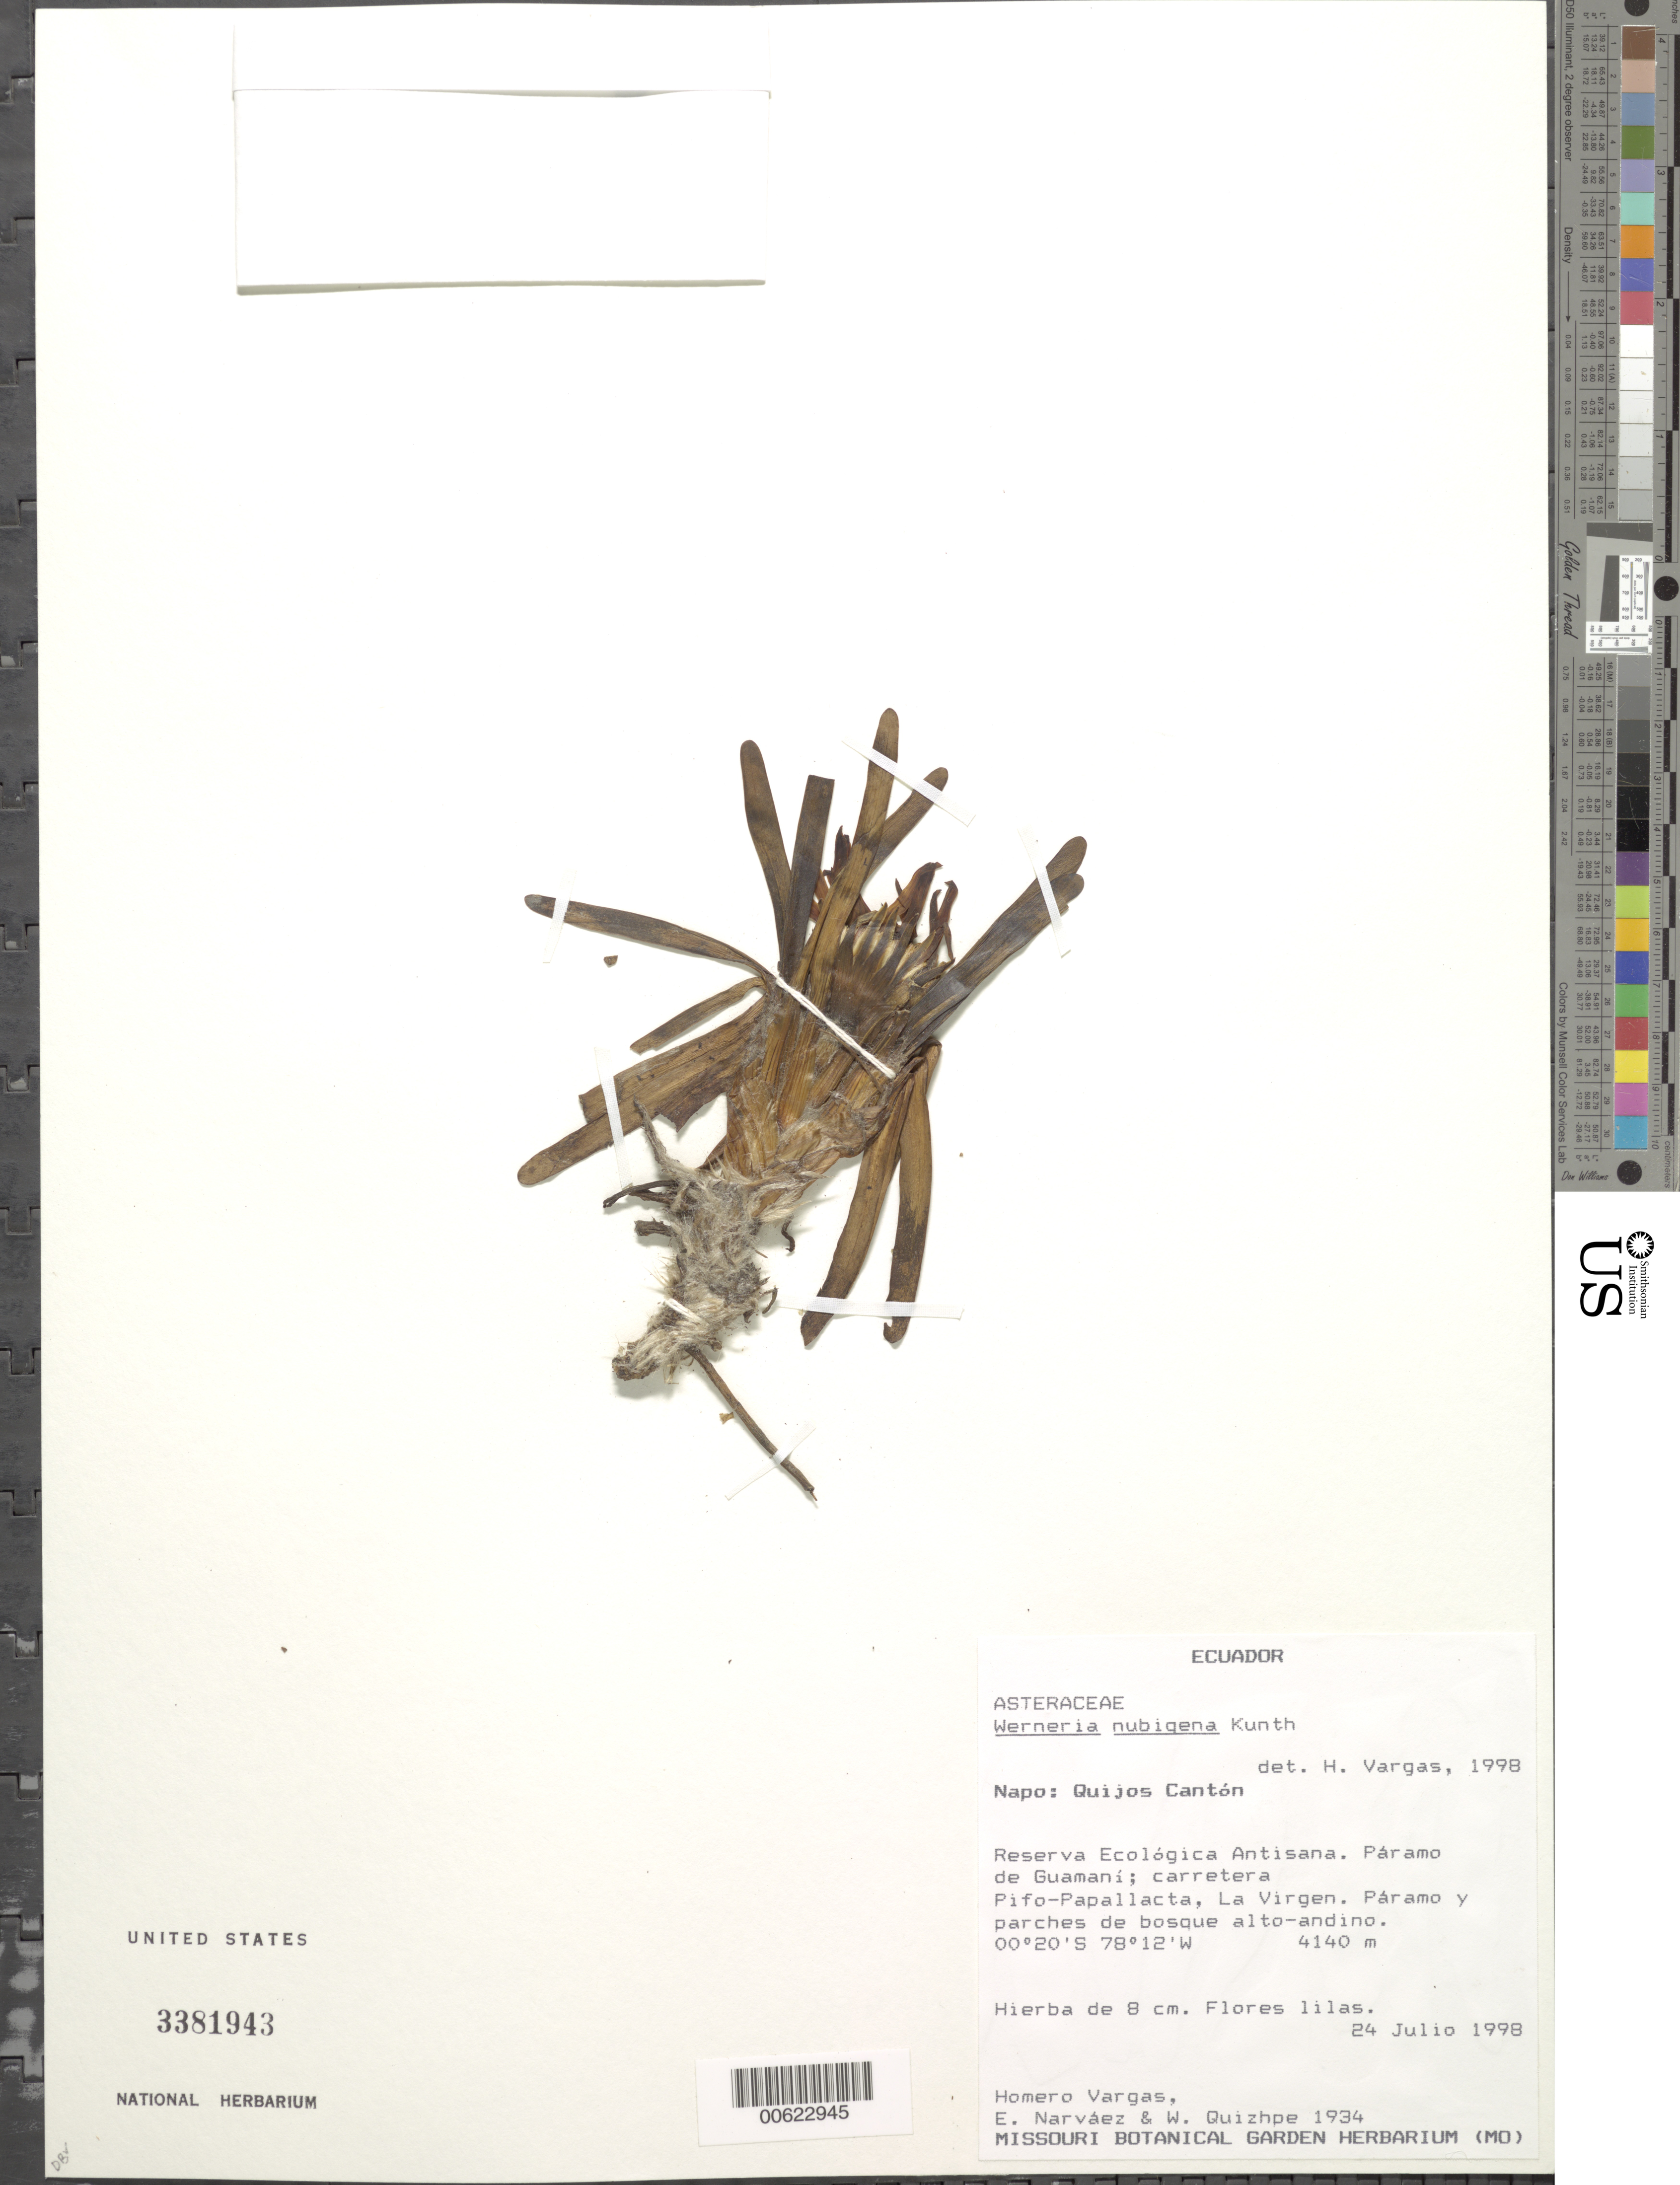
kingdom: Plantae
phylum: Tracheophyta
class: Magnoliopsida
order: Asterales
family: Asteraceae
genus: Werneria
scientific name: Werneria nubigena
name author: Kunth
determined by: Vargas, H.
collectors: E. Narváez & W. Quizhpe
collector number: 1934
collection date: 1998-07-24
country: Ecuador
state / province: Napo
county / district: Quijos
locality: Reserva Ecologica Anitsana. Paramo de Guamani; carretera Pifo-Papallacta, La Virgen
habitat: Paramo y parches de dosque alto-andino.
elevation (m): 4140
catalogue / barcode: US 3381943